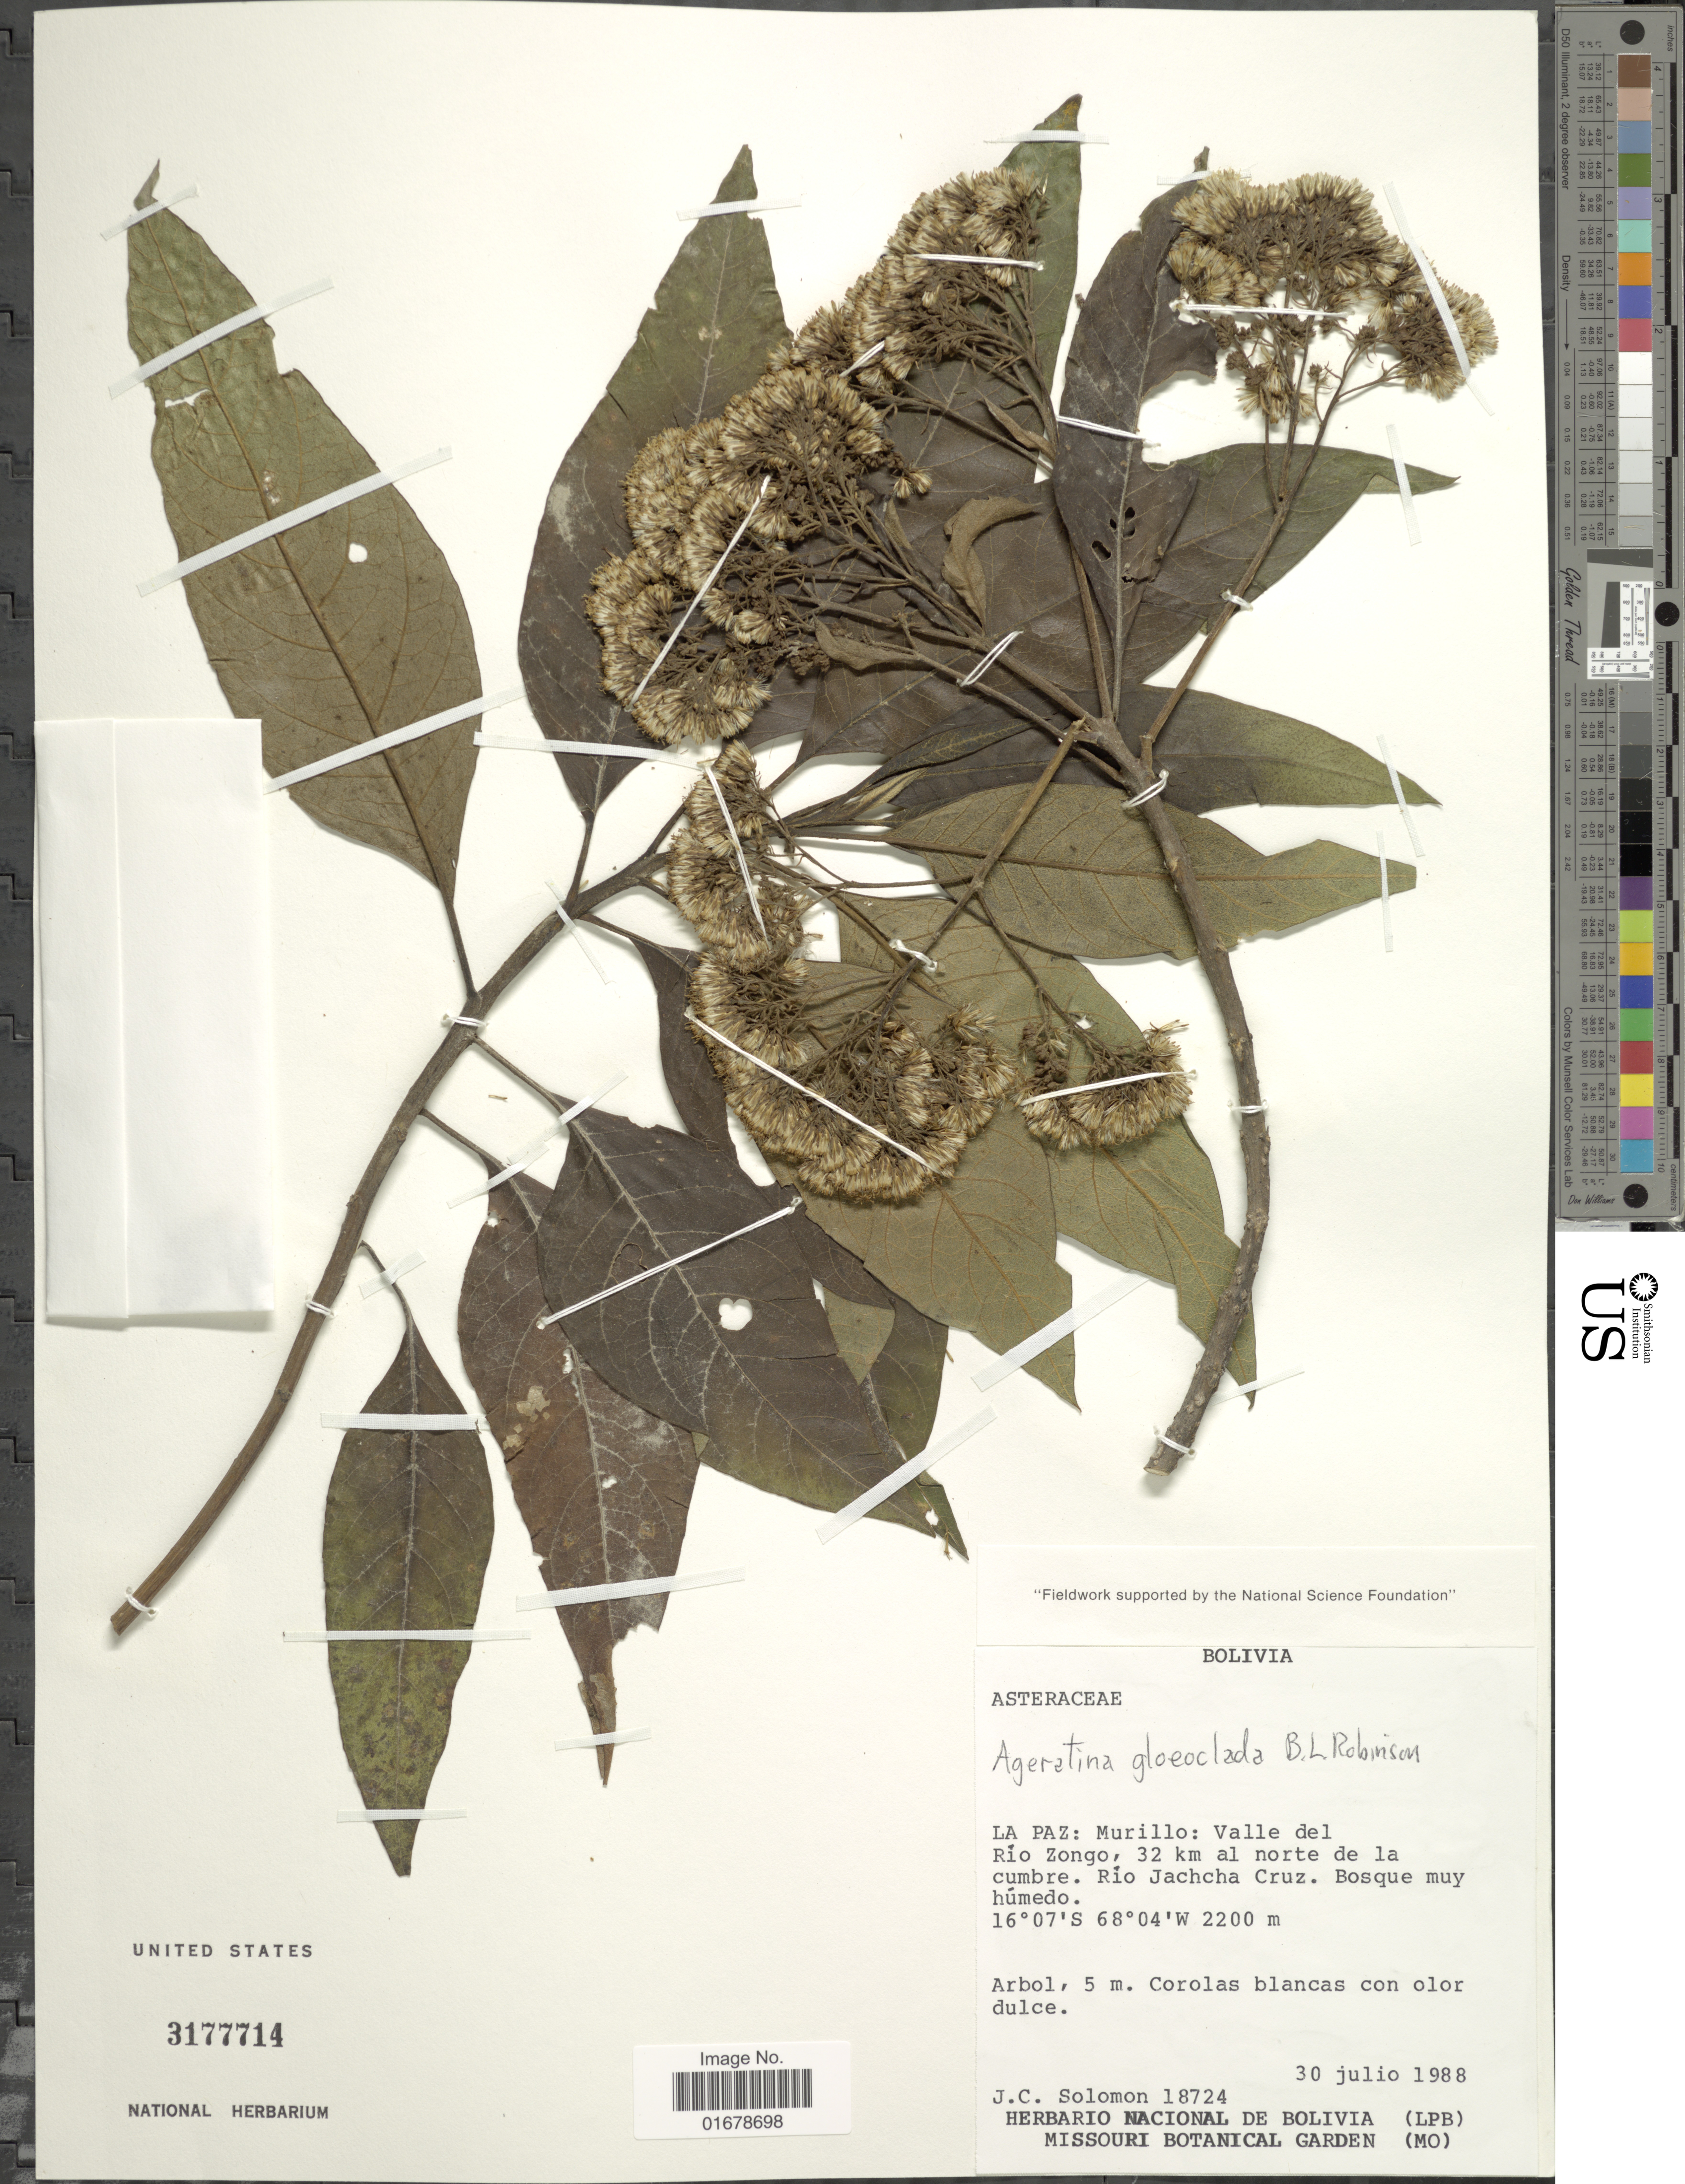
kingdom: Plantae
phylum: Tracheophyta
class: Magnoliopsida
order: Asterales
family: Asteraceae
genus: Ageratina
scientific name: Ageratina gloeoclada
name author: (B.L. Rob.) R.M. King & H. Rob.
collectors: J. C. Solomon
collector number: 18724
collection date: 1988-07-30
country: Bolivia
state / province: La Paz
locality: La Paz: Murillo: valle del Rio Zongo, 32 km al norte de la cumbre, Rio Jachcha Cruz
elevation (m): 2200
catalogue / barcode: US 3177714